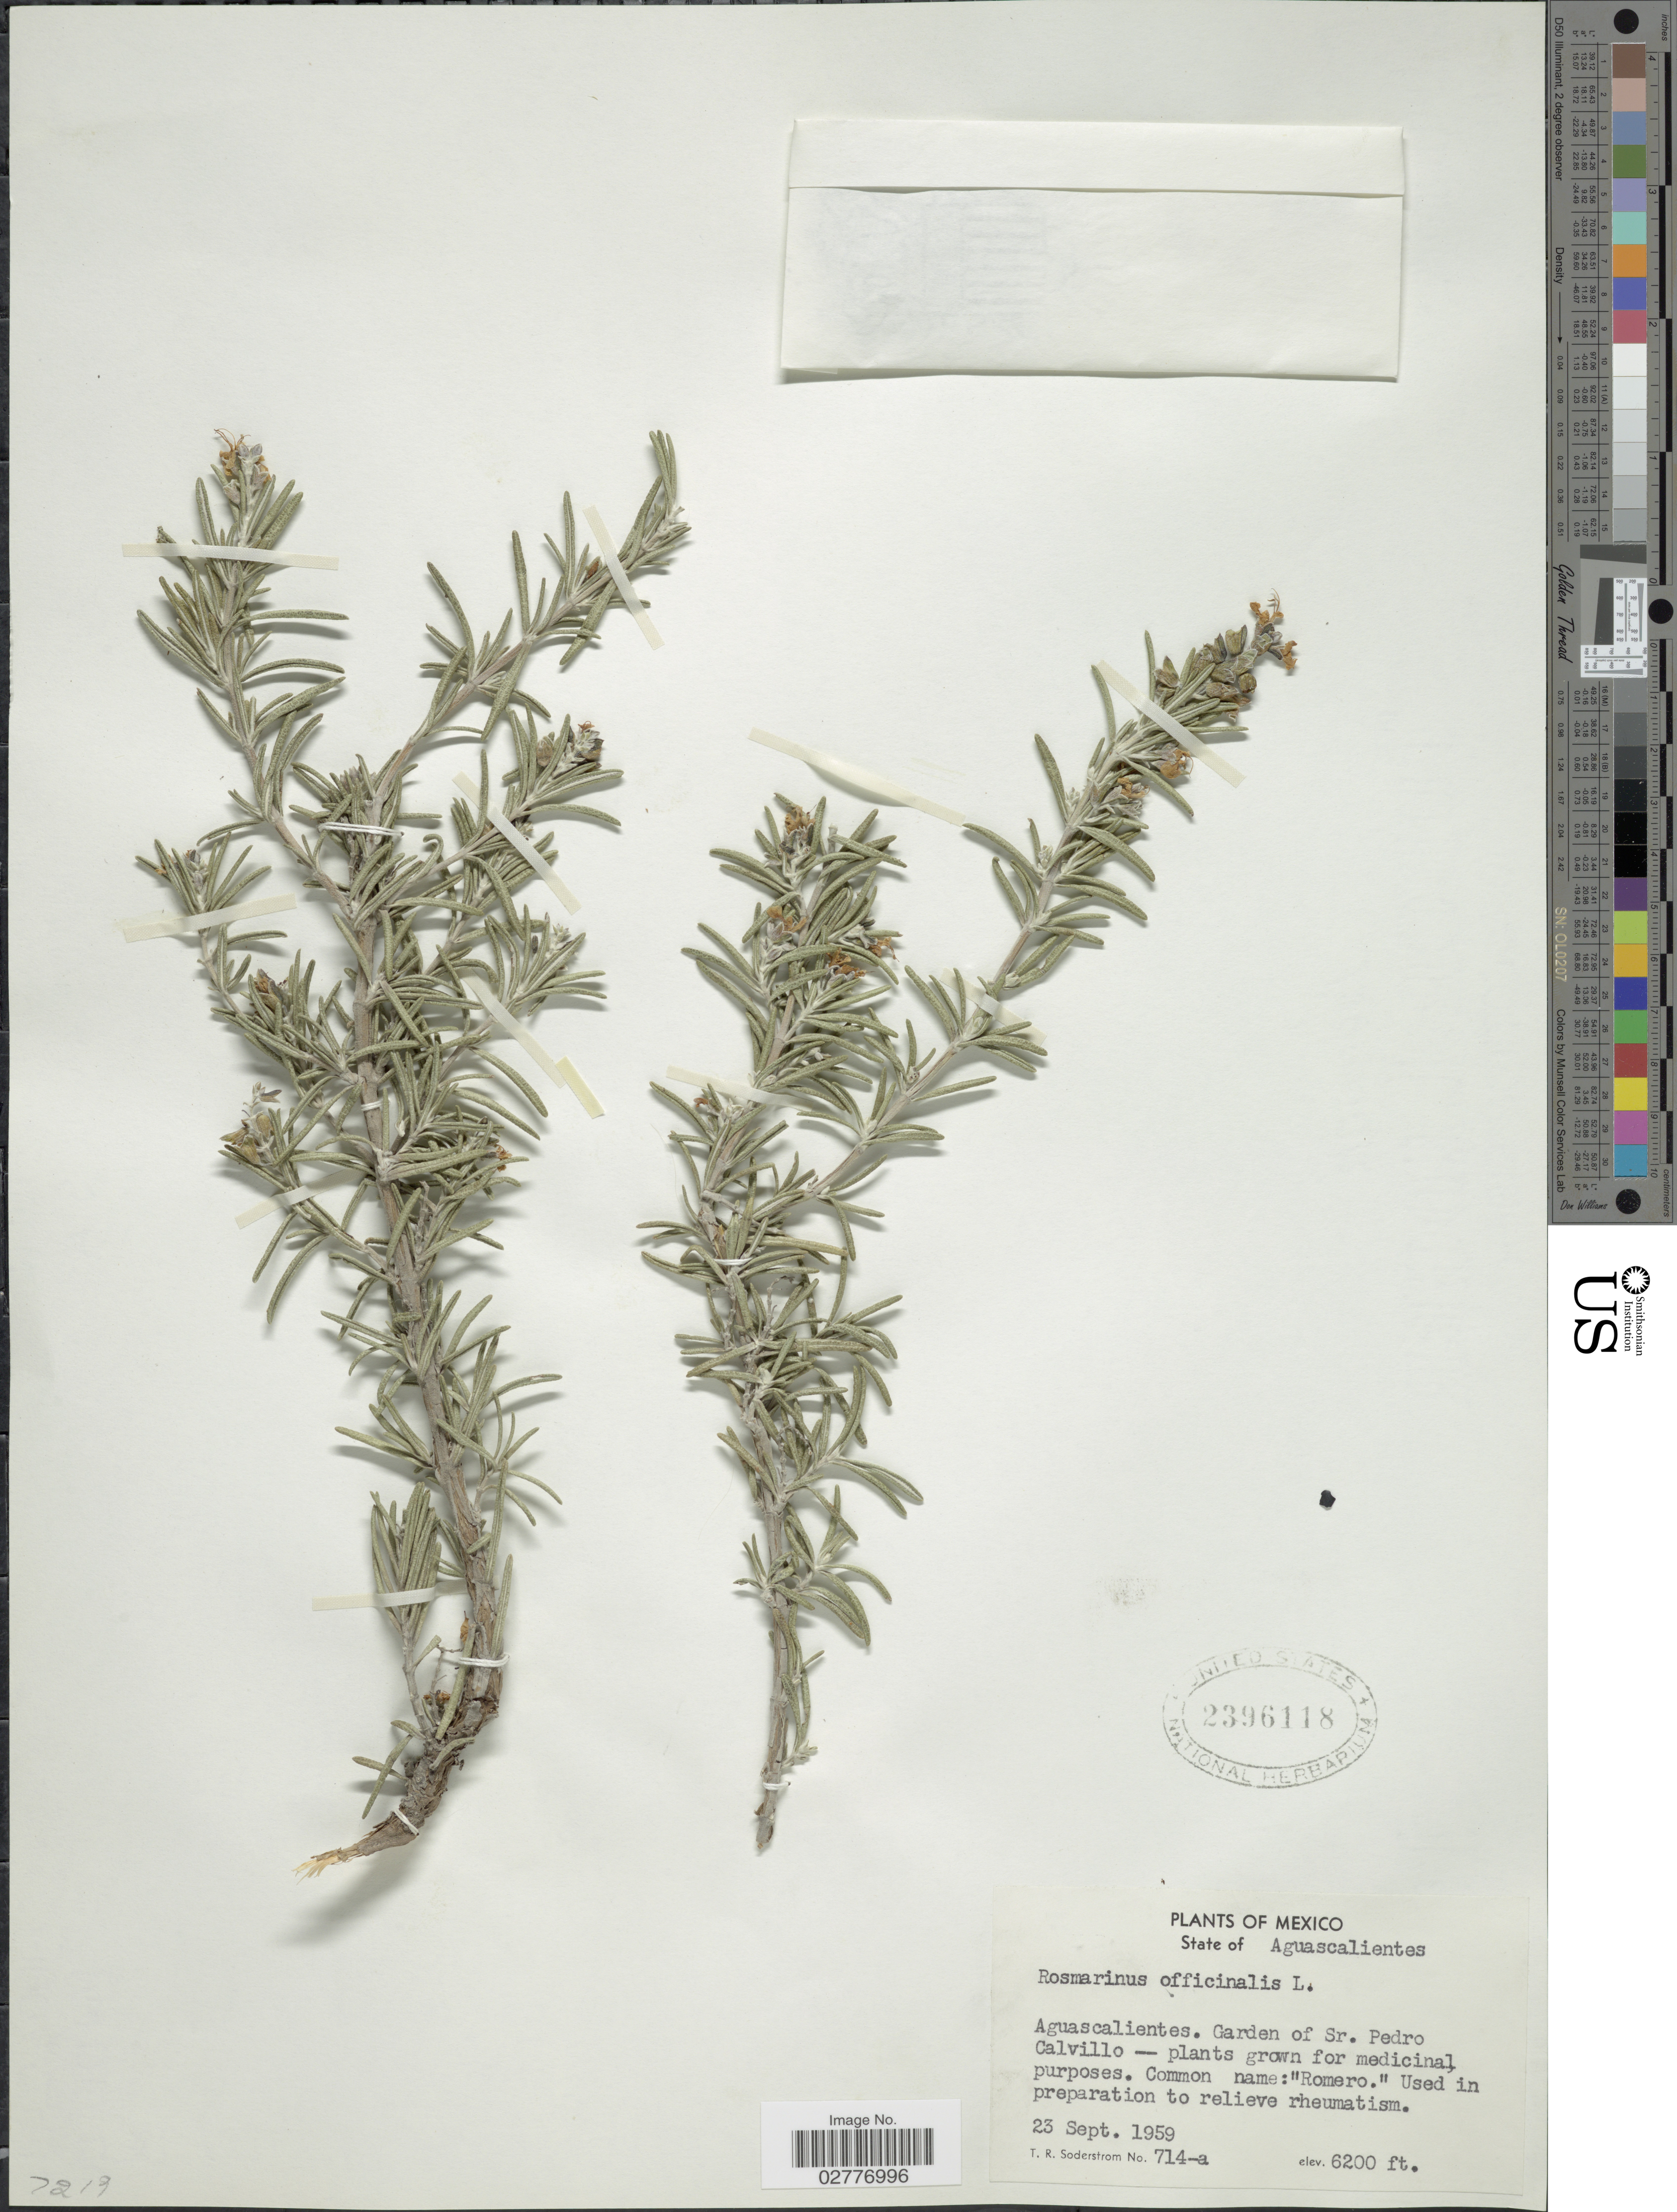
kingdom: Plantae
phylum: Tracheophyta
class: Magnoliopsida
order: Lamiales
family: Lamiaceae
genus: Rosmarinus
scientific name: Rosmarinus officinalis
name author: L.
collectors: T. R. Soderstrom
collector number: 714-a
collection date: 1959-09-23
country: Mexico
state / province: Aguascalientes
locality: Aguascalientes. Garden of Sr. Pedro Calvillo.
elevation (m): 1890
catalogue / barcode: US 2396118